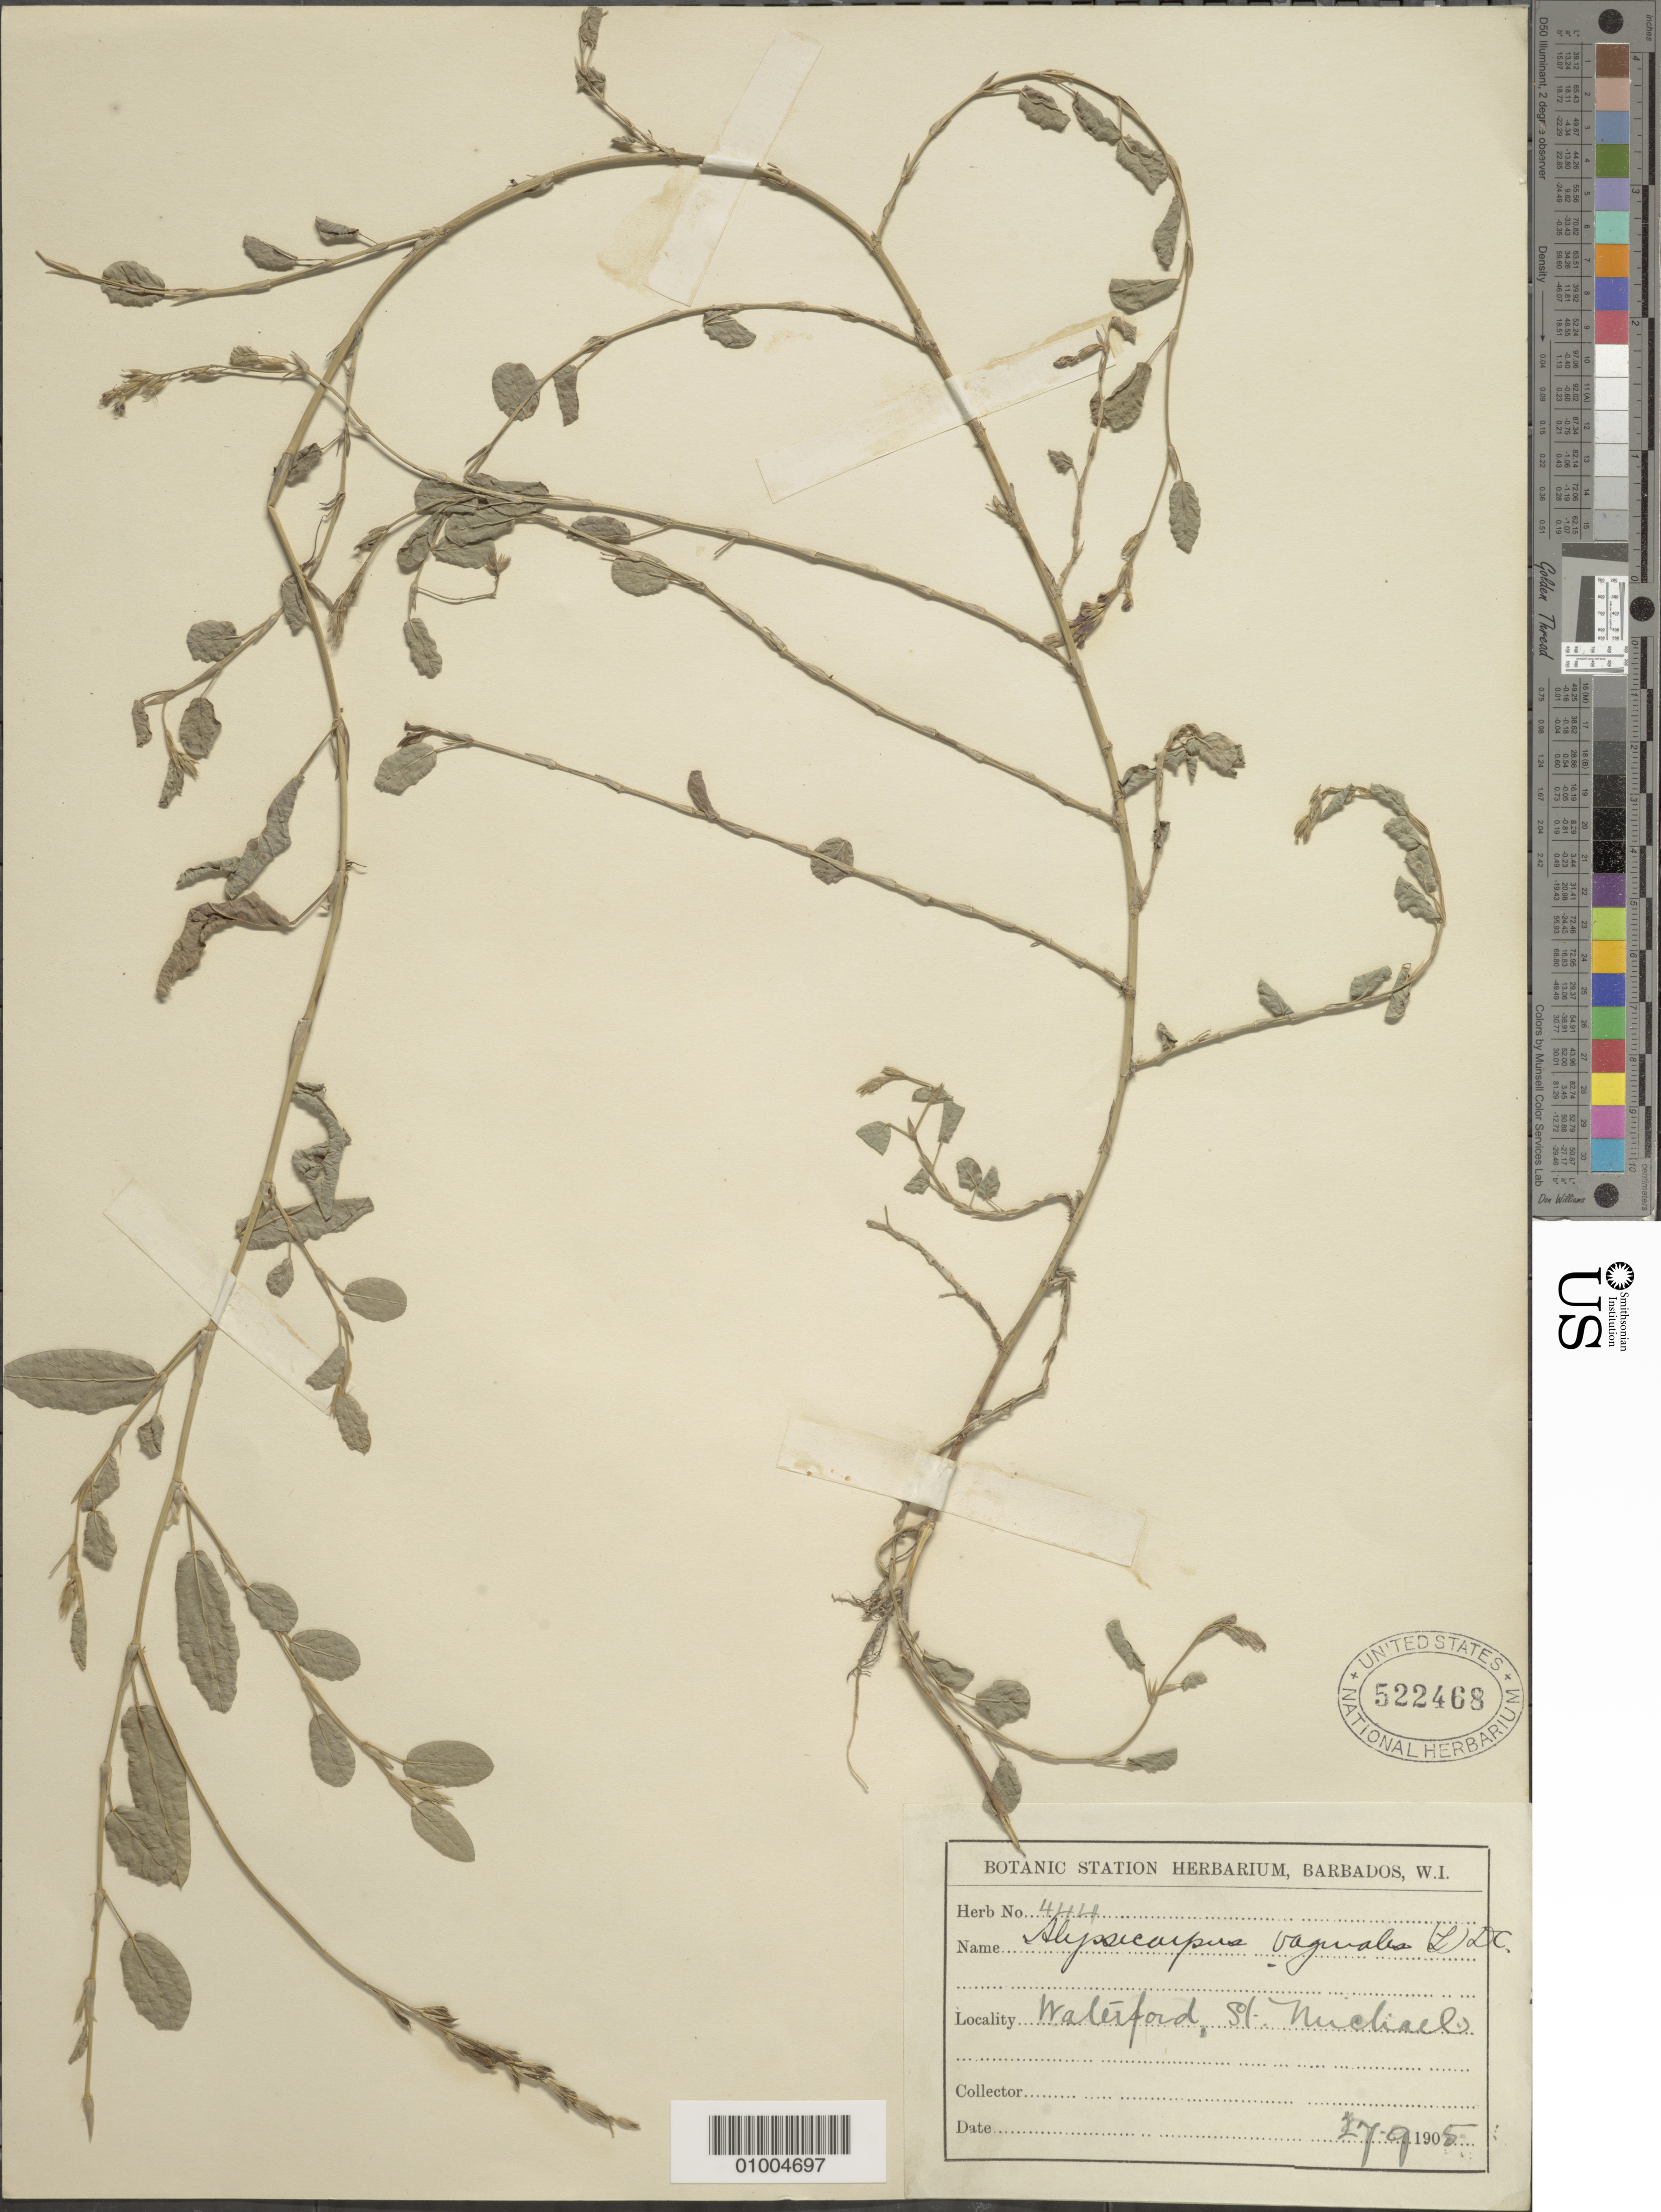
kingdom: Plantae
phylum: Tracheophyta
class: Magnoliopsida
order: Fabales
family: Fabaceae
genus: Alysicarpus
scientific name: Alysicarpus vaginalis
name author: (L.) DC.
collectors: ex herb. Bot. Sta. Barbados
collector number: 444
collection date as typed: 27 Sep 1905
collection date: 1905-09-27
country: Barbados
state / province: Saint Michael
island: Barbados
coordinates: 0 N, 0 E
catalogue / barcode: US 522468